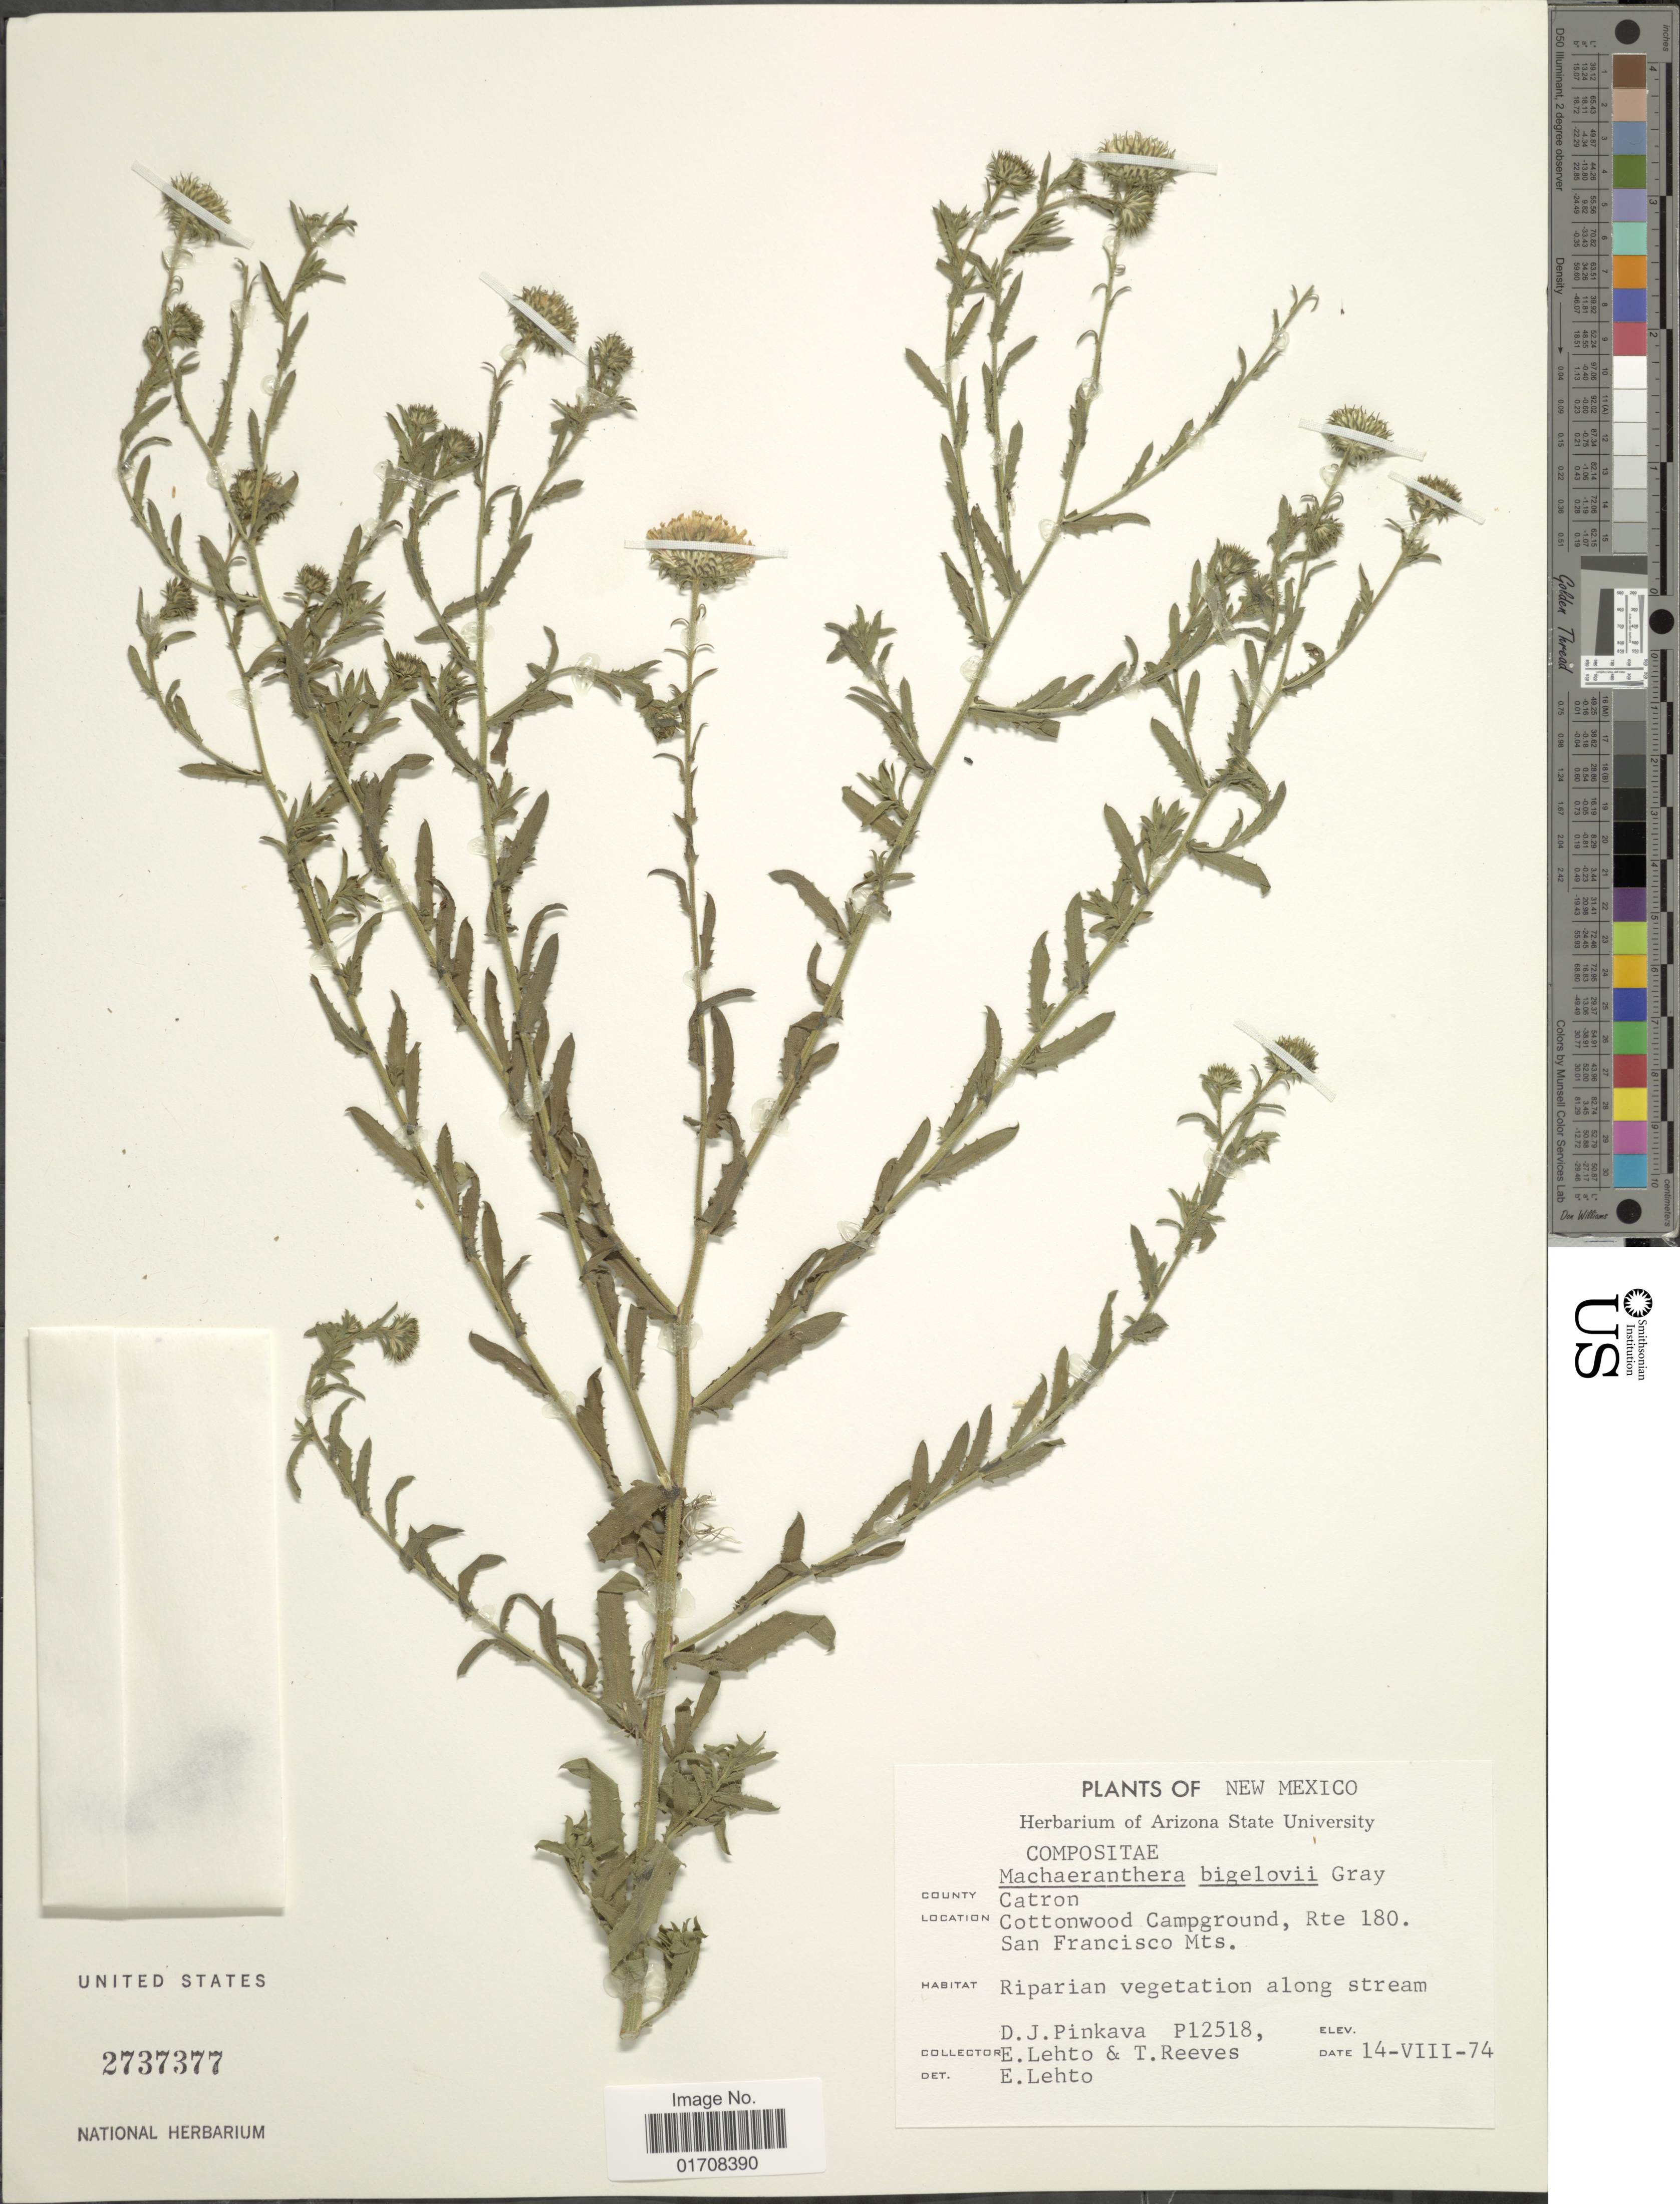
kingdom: Plantae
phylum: Tracheophyta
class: Magnoliopsida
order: Asterales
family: Asteraceae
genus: Machaeranthera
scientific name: Machaeranthera bigelovii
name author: (A. Gray) Greene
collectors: D. J. Pinkava, E. Lehto & T. Reeves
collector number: P12518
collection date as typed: Transcribed d/m/y: 14/8/74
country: United States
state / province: New Mexico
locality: County Catron, Cottonwood Campground, Rte 180, San Francisco Mts.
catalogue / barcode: US 2737377